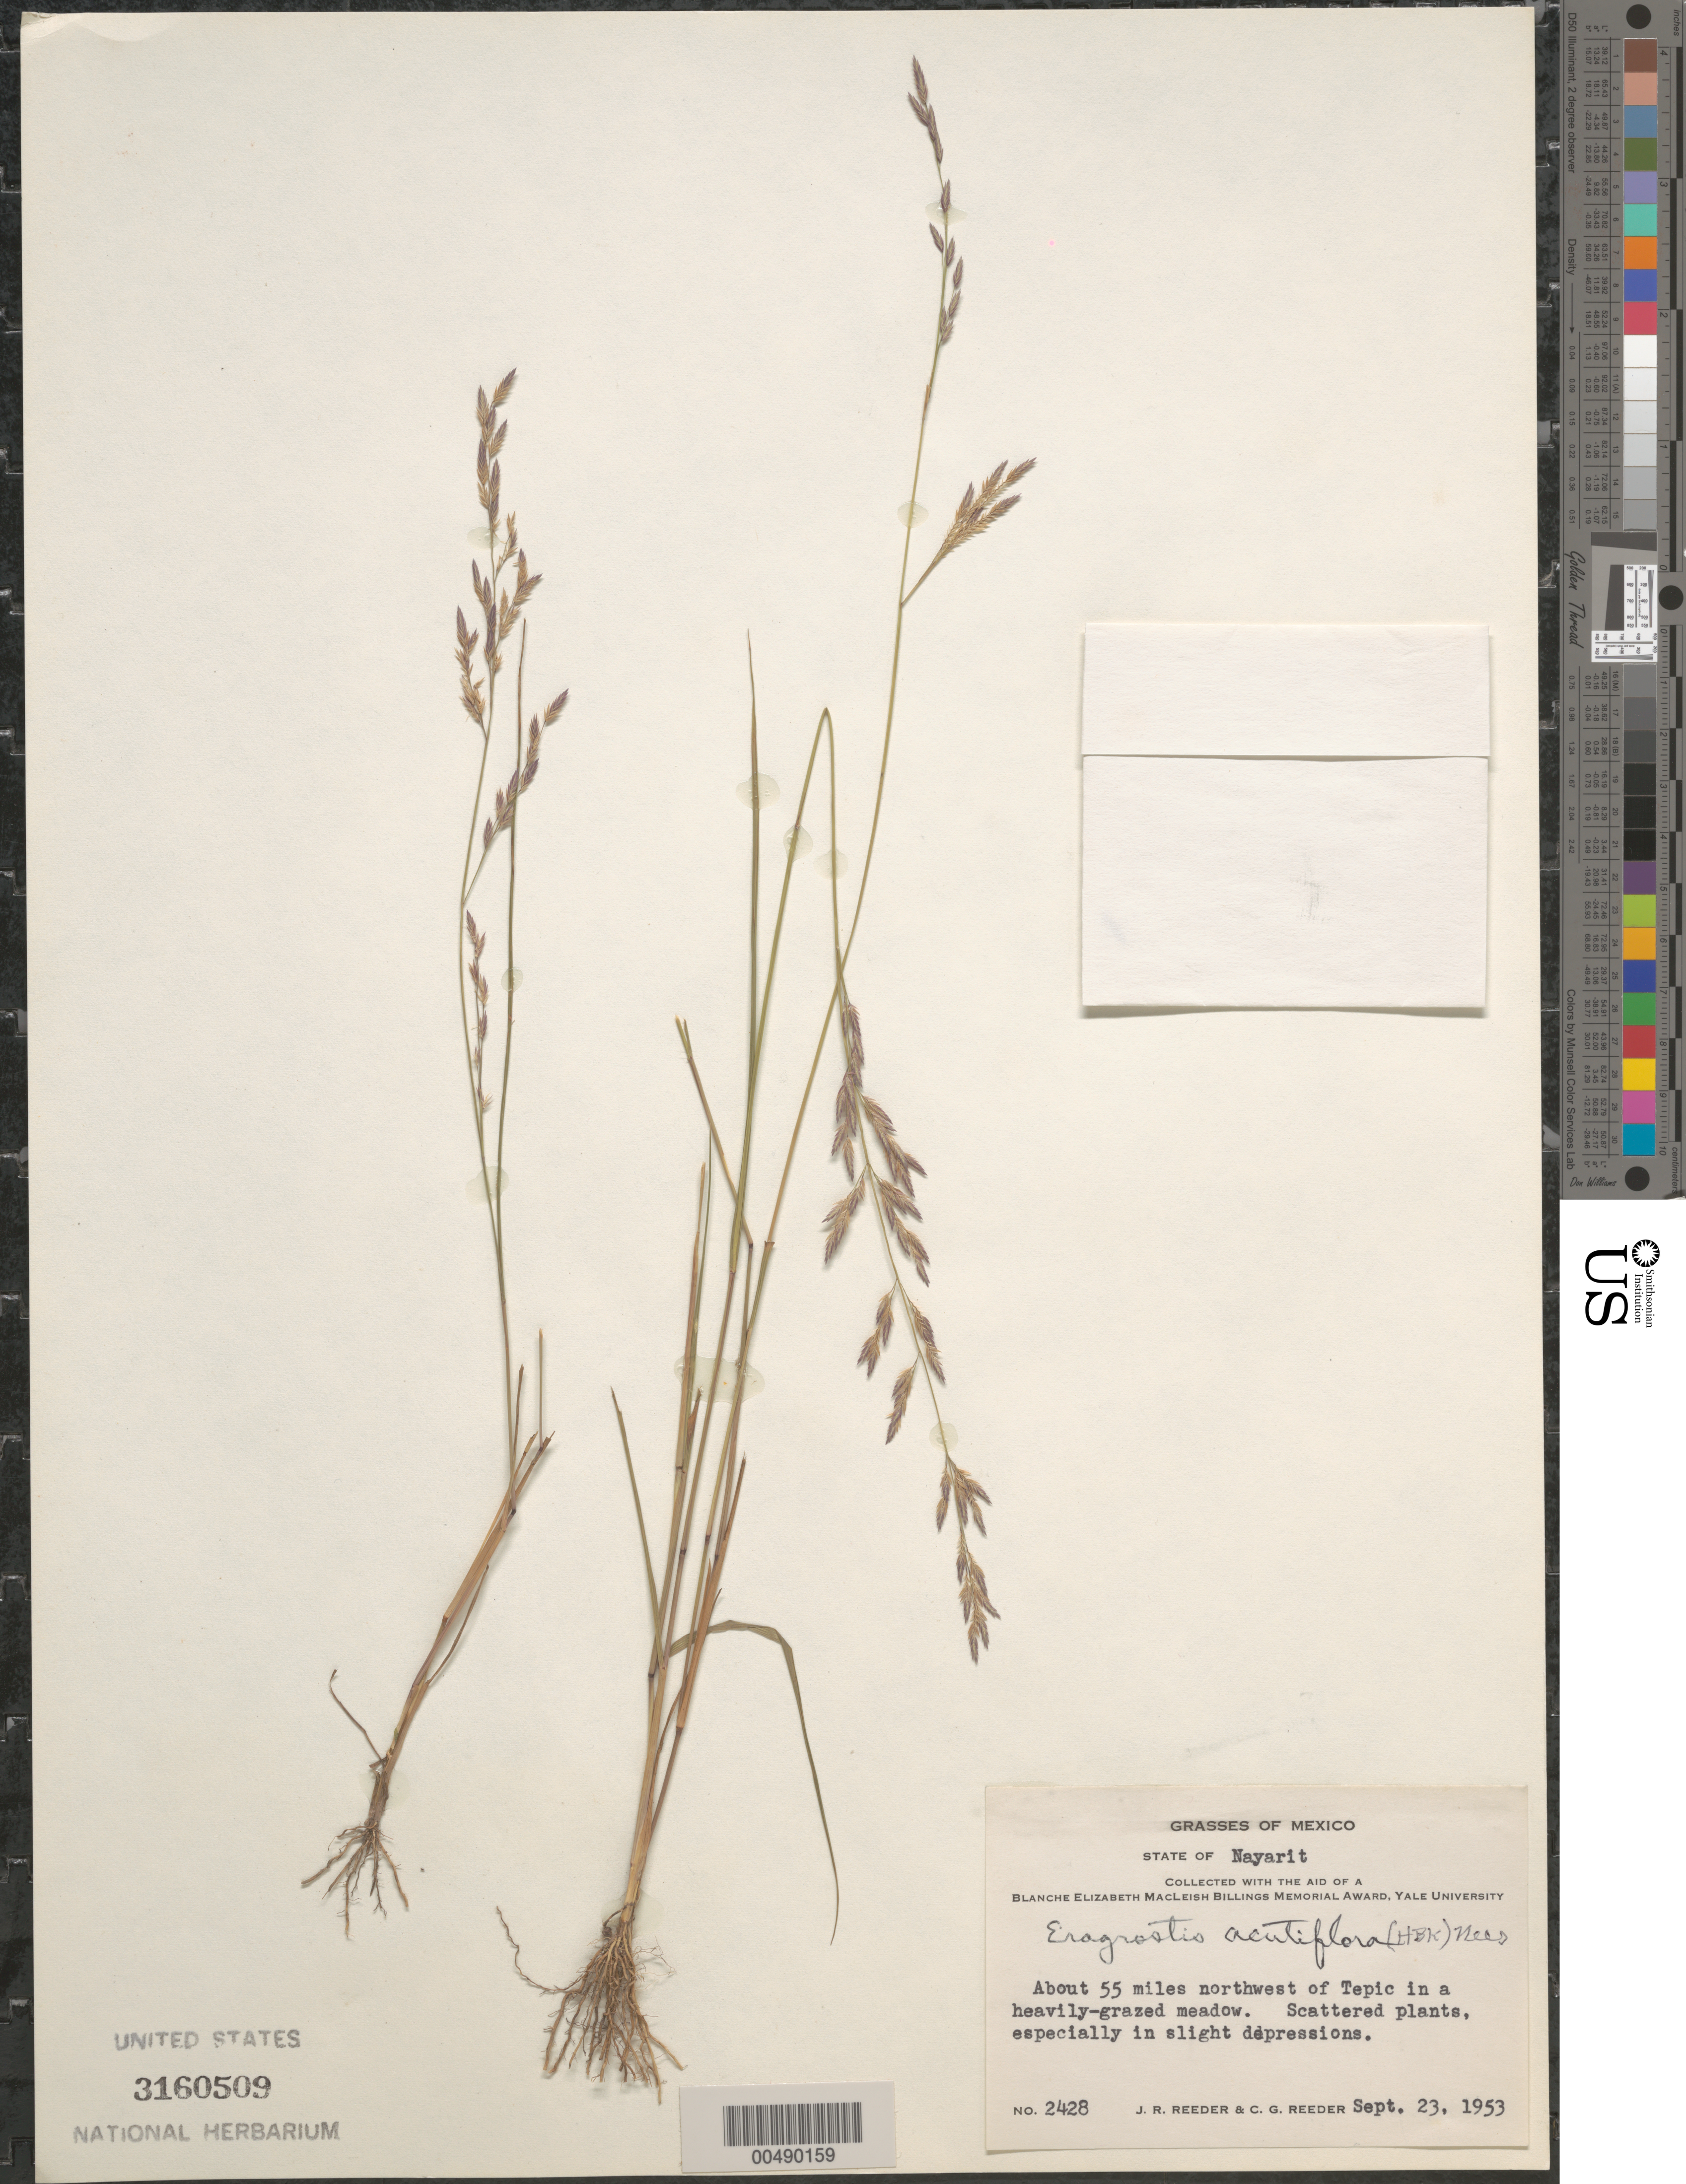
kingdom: Plantae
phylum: Tracheophyta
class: Liliopsida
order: Poales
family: Poaceae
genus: Eragrostis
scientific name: Eragrostis acutiflora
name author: (Kunth) Nees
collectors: J. R. Reeder & C. G. Reeder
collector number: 2428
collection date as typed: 23 Sep 1953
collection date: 1953-09-23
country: Mexico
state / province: Nayarit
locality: About 55 mi NW of Tepic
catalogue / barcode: US 3160509